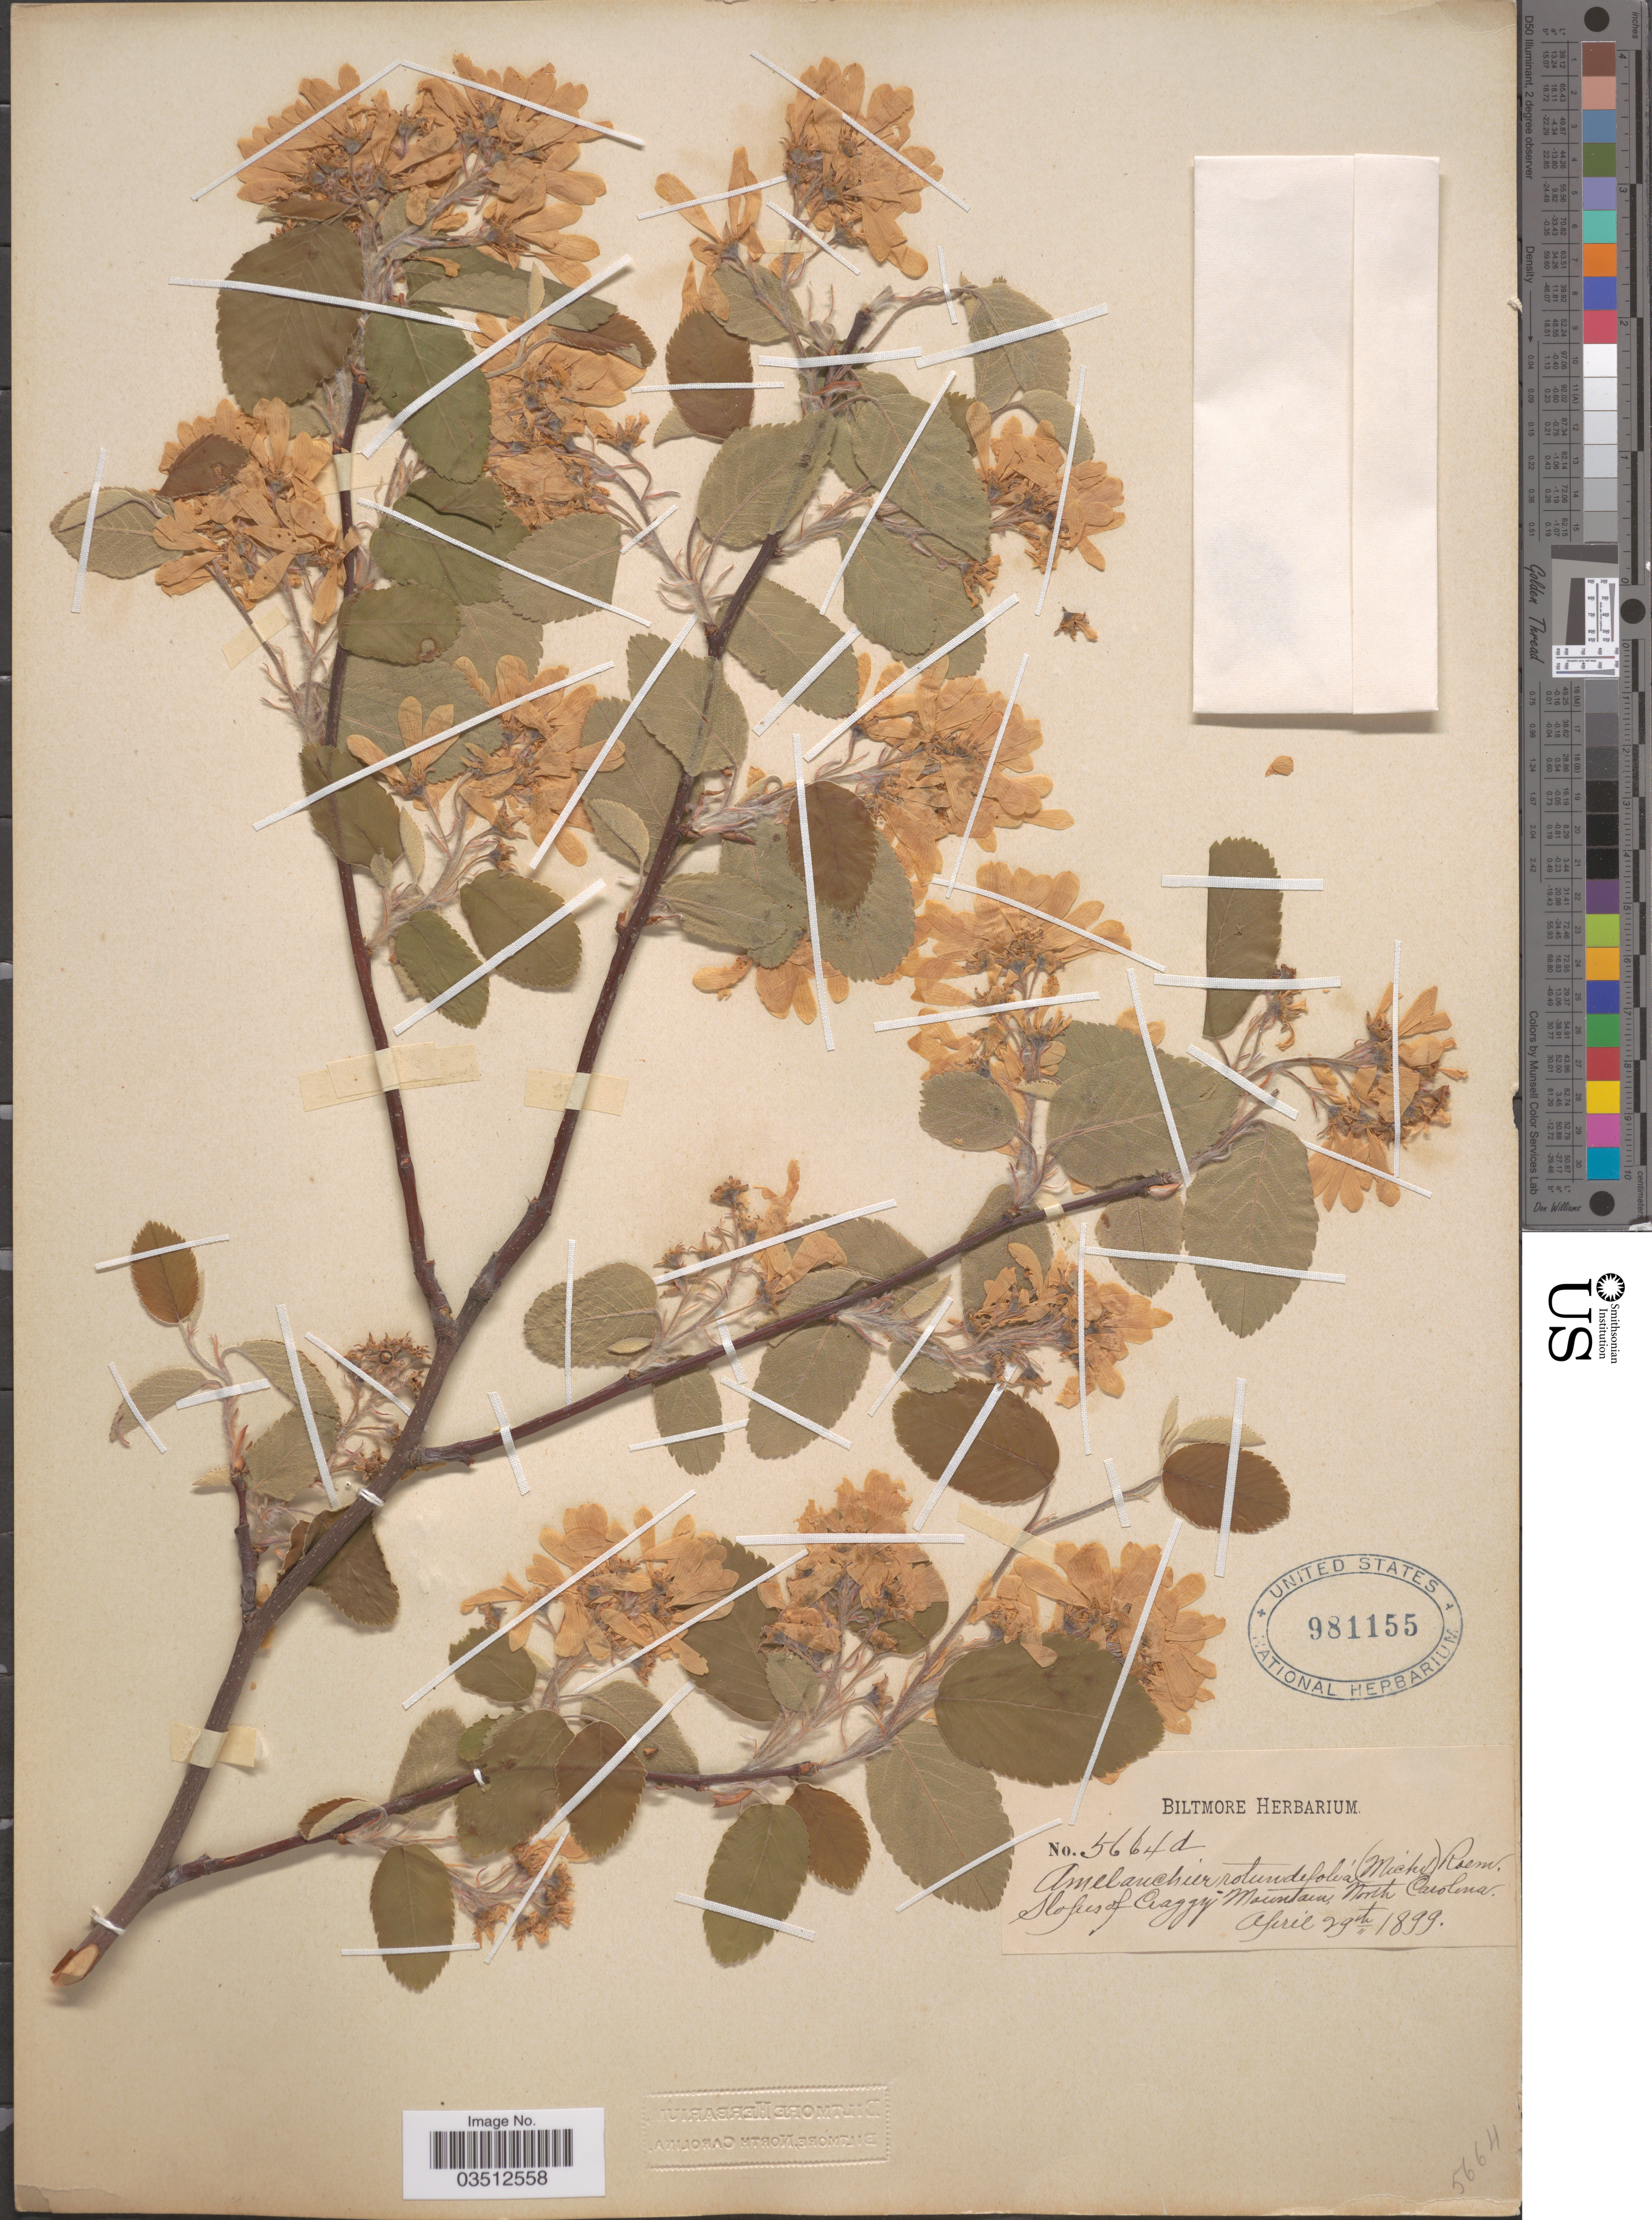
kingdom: Plantae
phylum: Tracheophyta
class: Magnoliopsida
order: Rosales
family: Rosaceae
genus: Amelanchier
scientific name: Amelanchier rotundifolia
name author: Dum. Cours.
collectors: ex herb. Biltmore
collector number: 5664d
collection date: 1899-04-29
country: United States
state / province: North Carolina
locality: Slopes of Craggy Mountain.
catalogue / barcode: US 981155